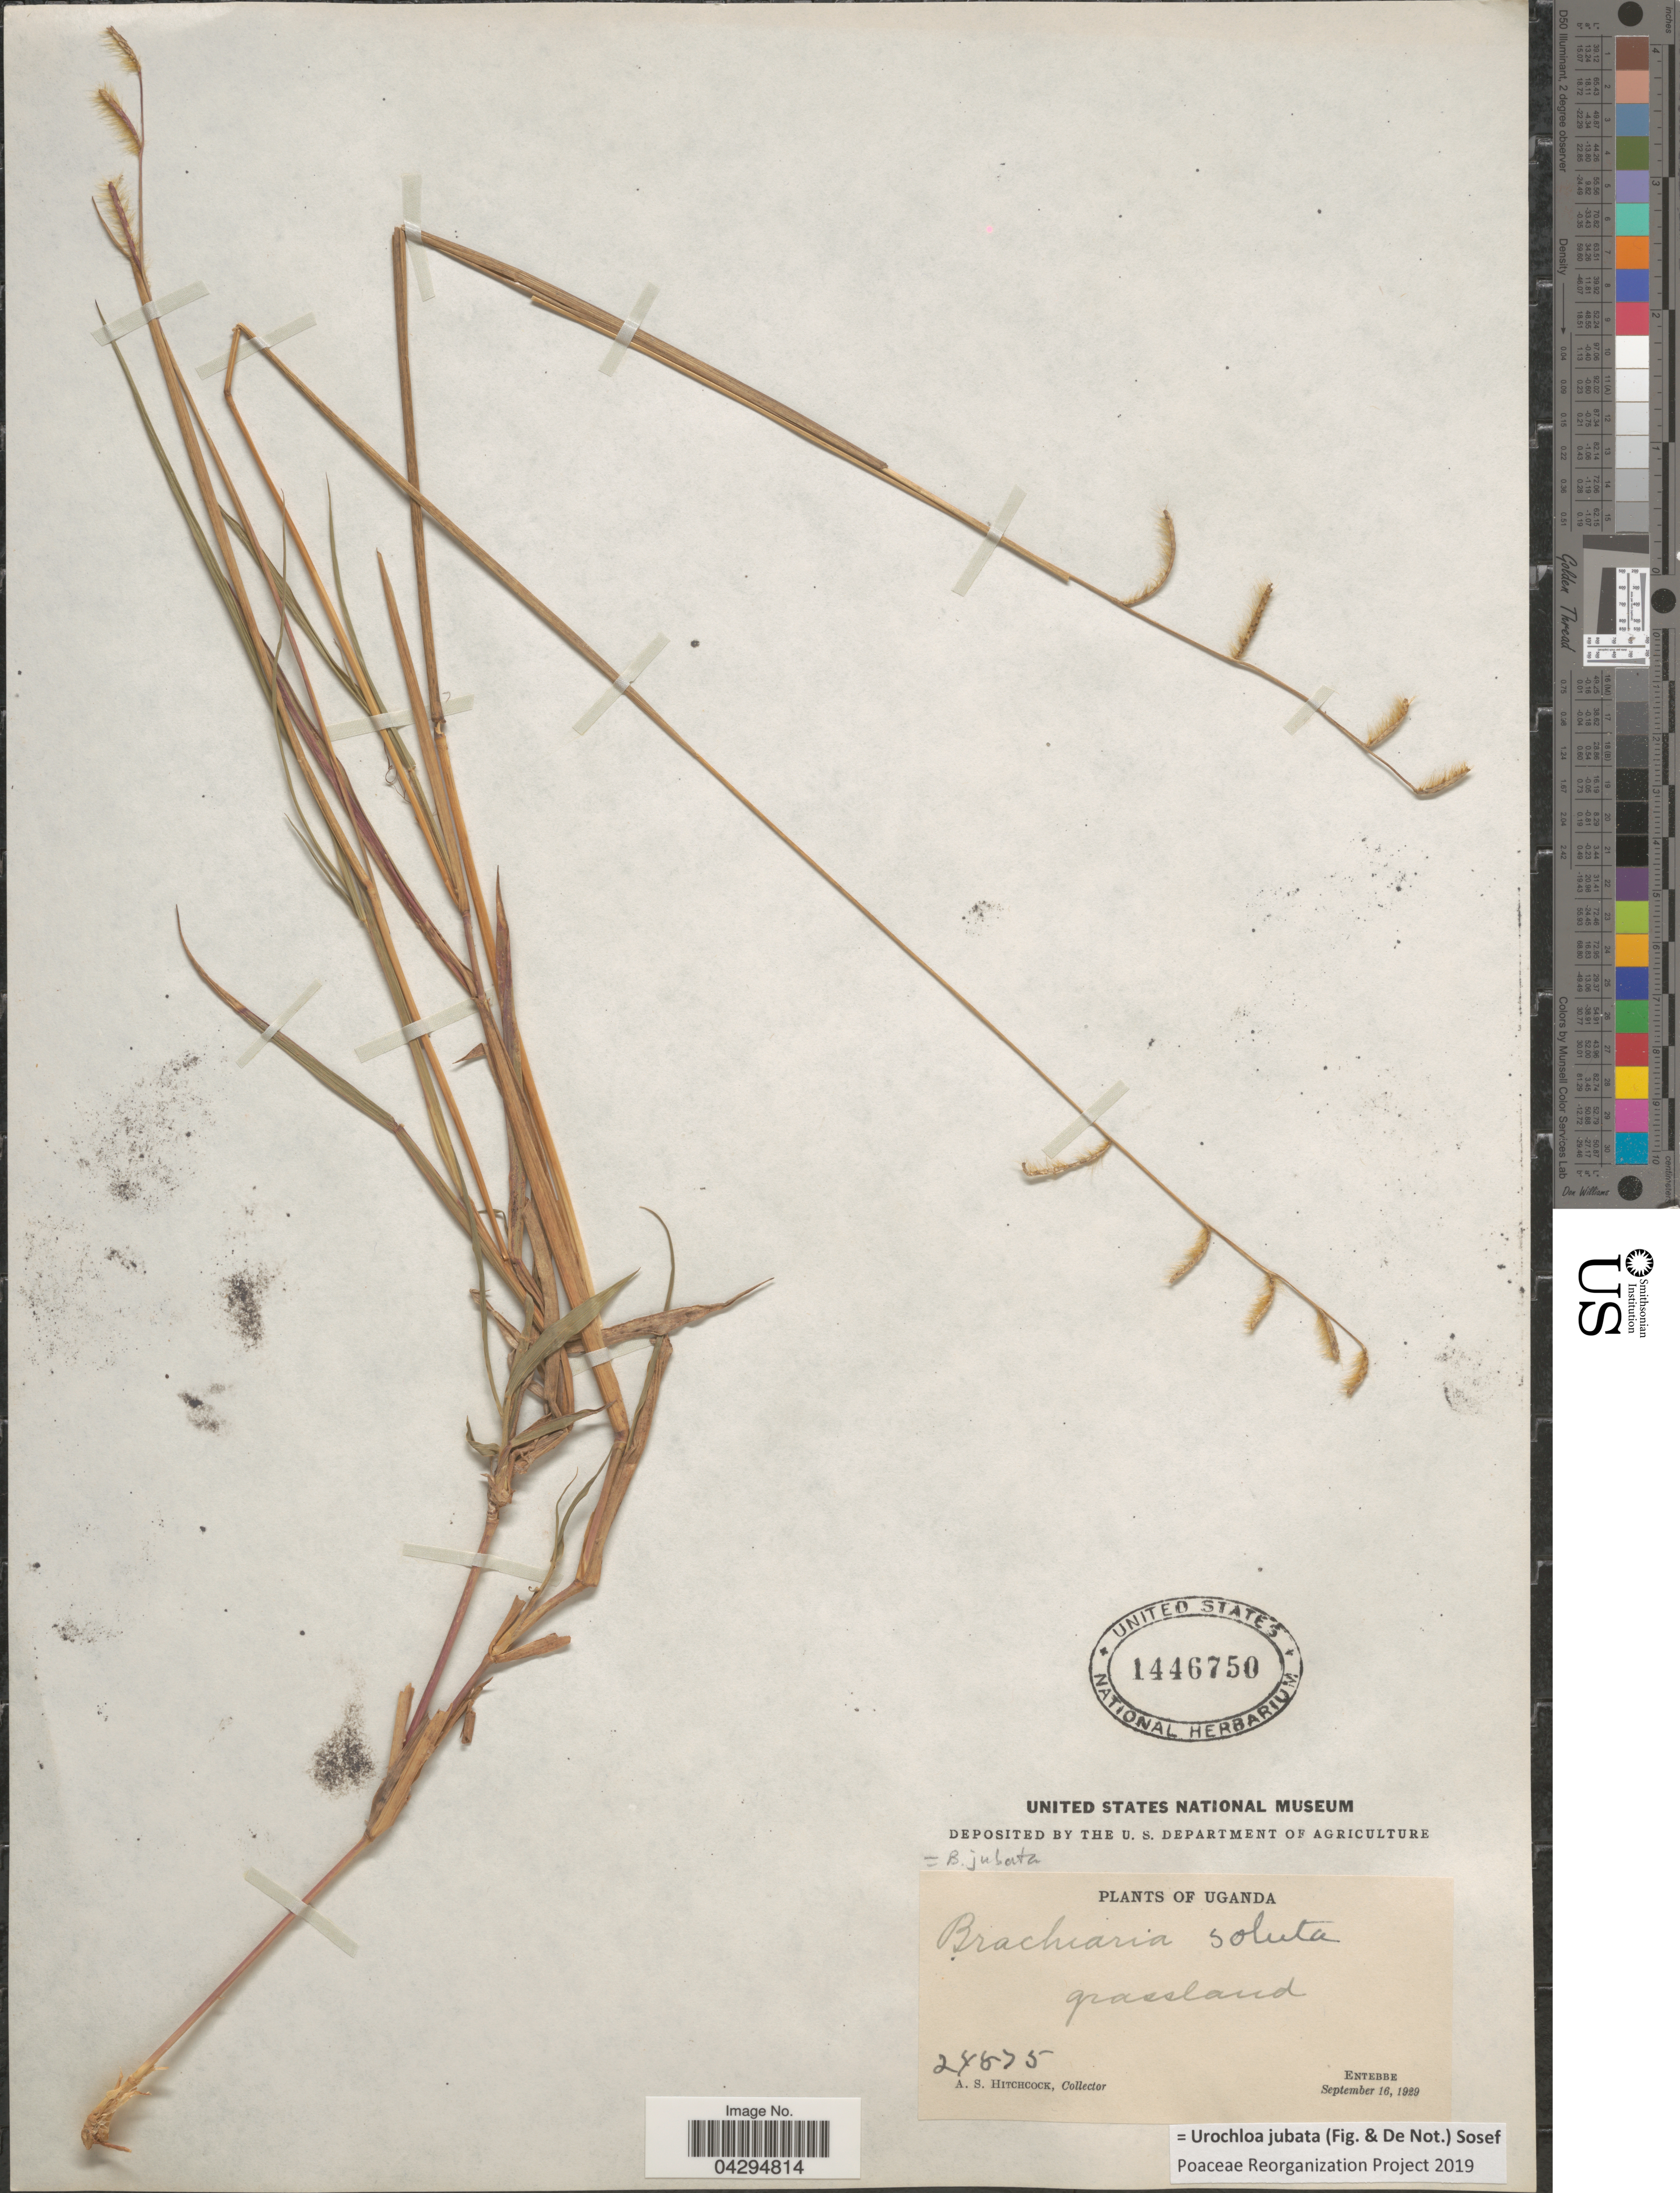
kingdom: Plantae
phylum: Tracheophyta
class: Liliopsida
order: Poales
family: Poaceae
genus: Urochloa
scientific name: Urochloa jubata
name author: (Fig. & De Not.) Sosef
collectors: A. S. Hitchcock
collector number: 24875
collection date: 1929-09-16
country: Uganda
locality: Entebbe.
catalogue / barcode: US 1446750